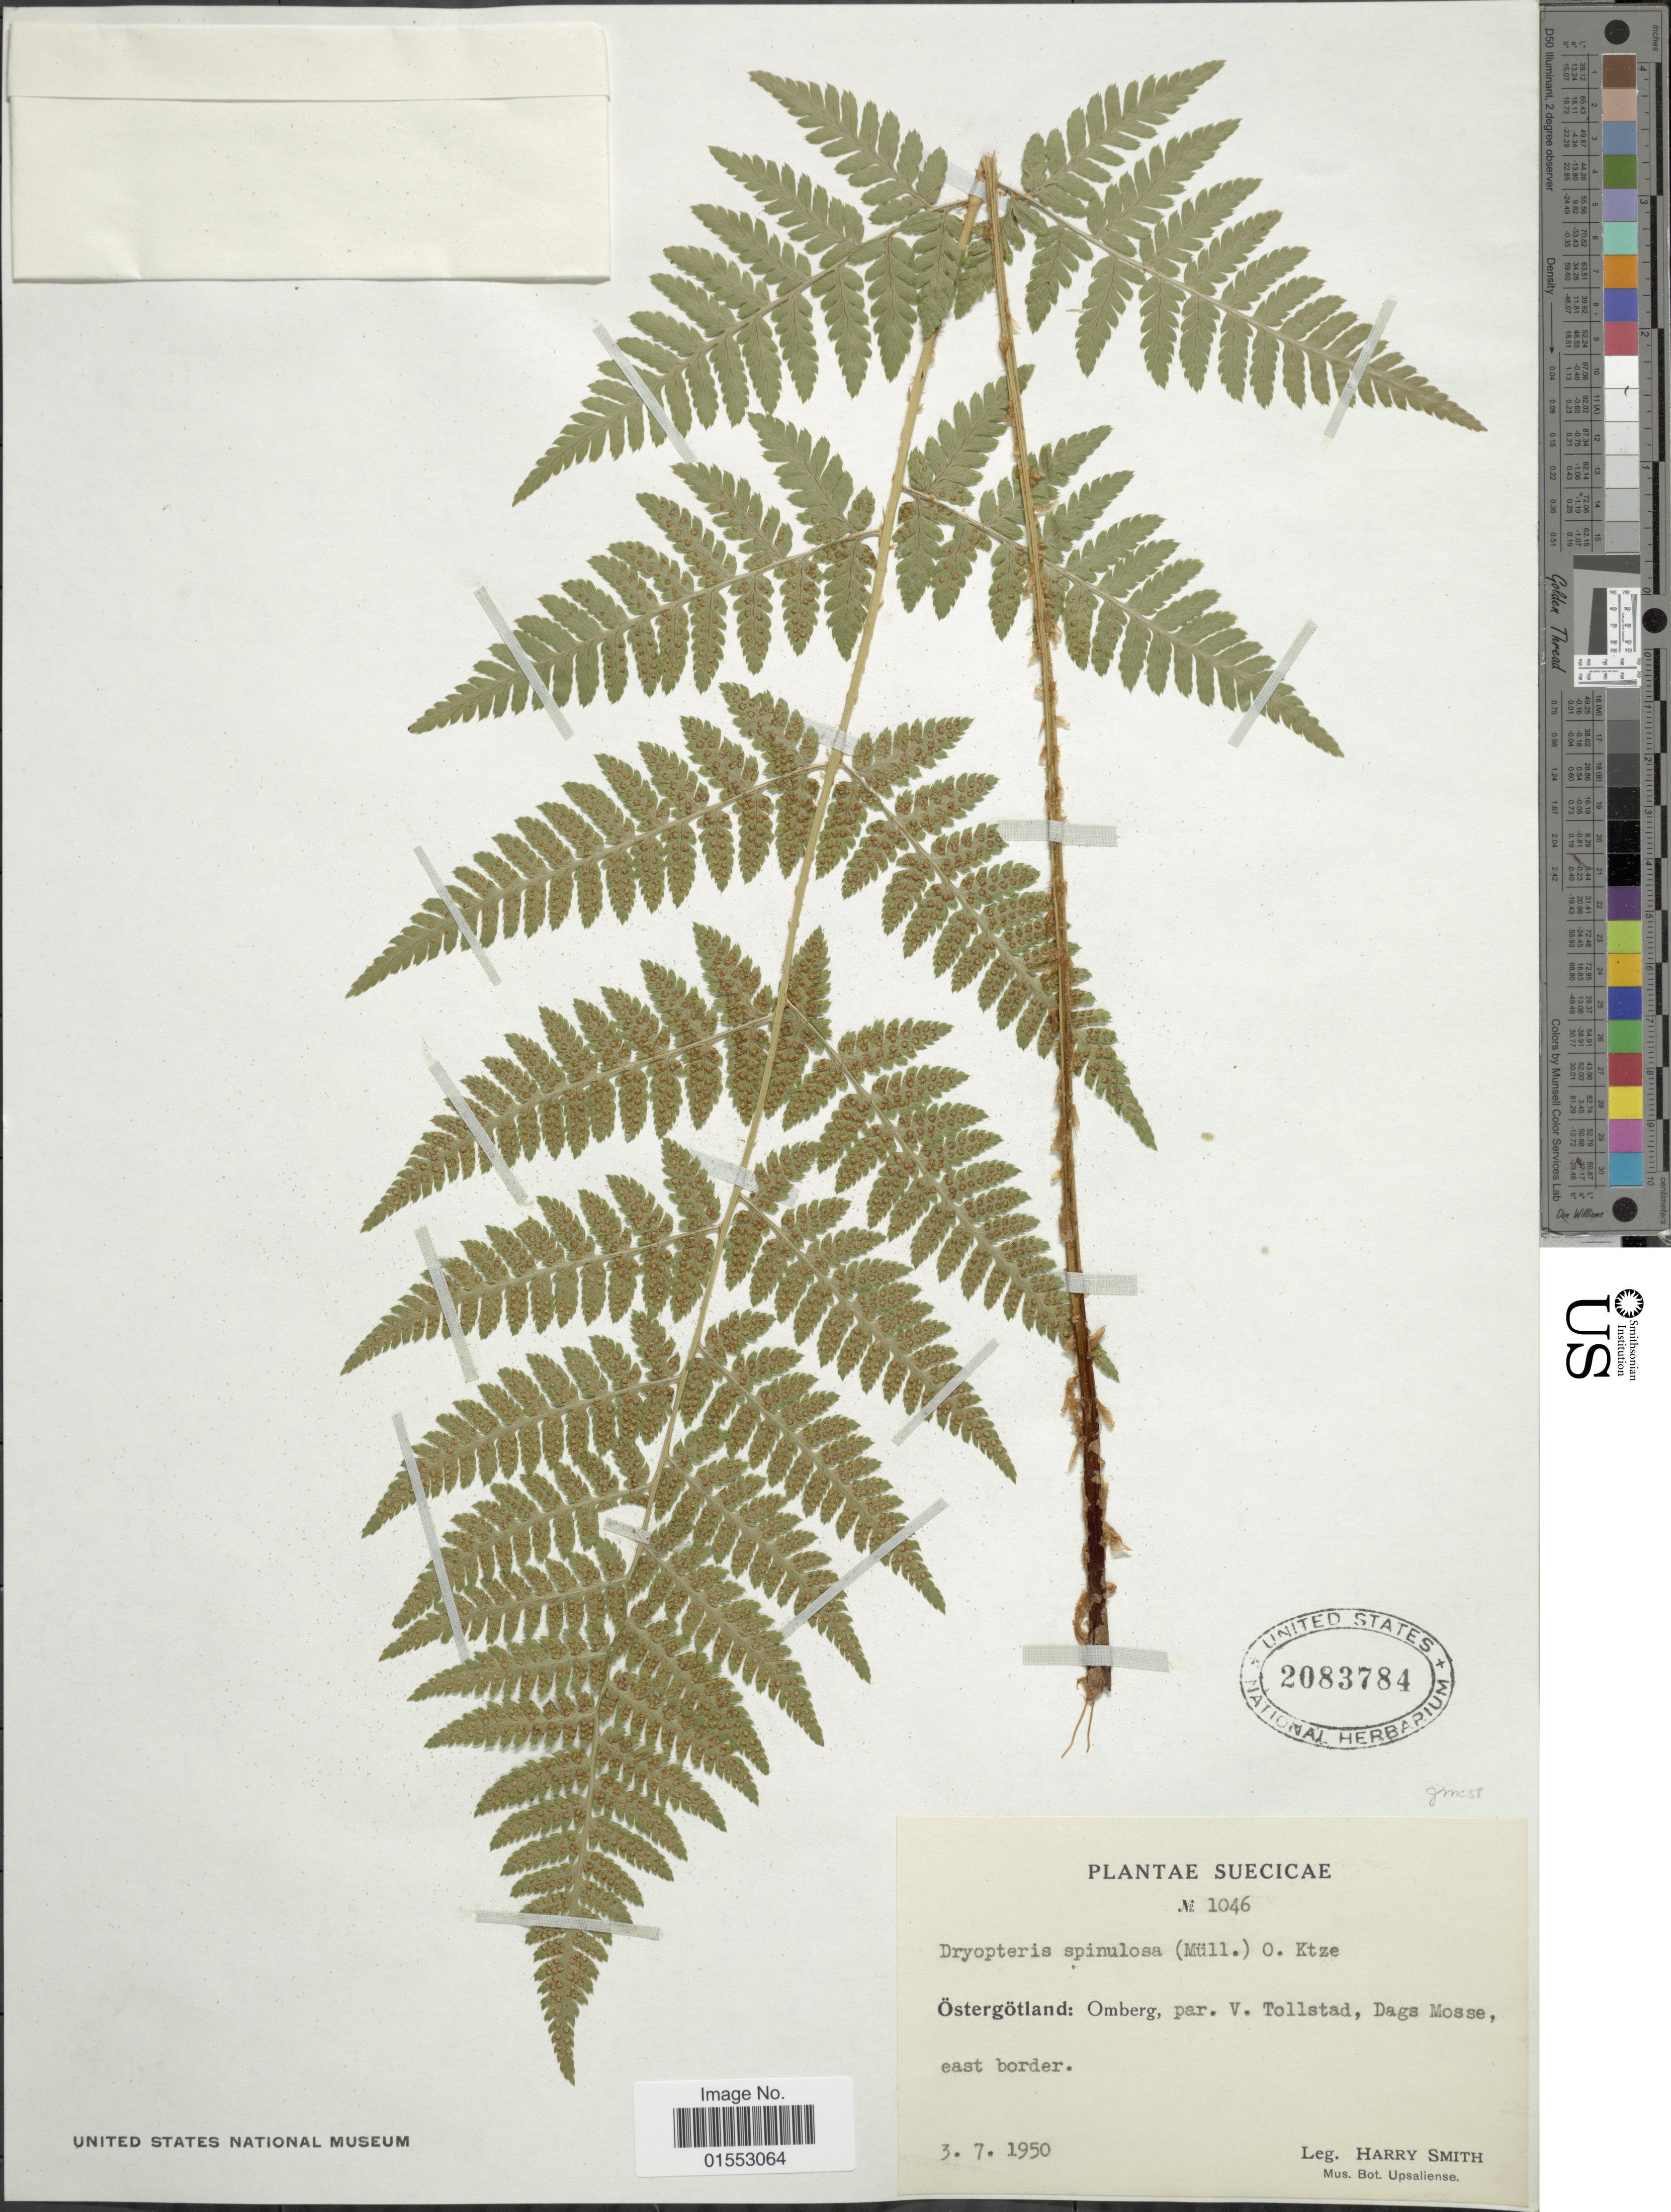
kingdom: Plantae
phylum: Tracheophyta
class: Polypodiopsida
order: Polypodiales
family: Dryopteridaceae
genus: Dryopteris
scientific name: Dryopteris carthusiana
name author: (Villars) H.P. Fuchs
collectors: H. Smith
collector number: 1046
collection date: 1950-07-03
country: Sweden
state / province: Östergötland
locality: Ostergotland: Omberg, par. V Tollstad, Dags Mosse, east border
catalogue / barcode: US 32083784